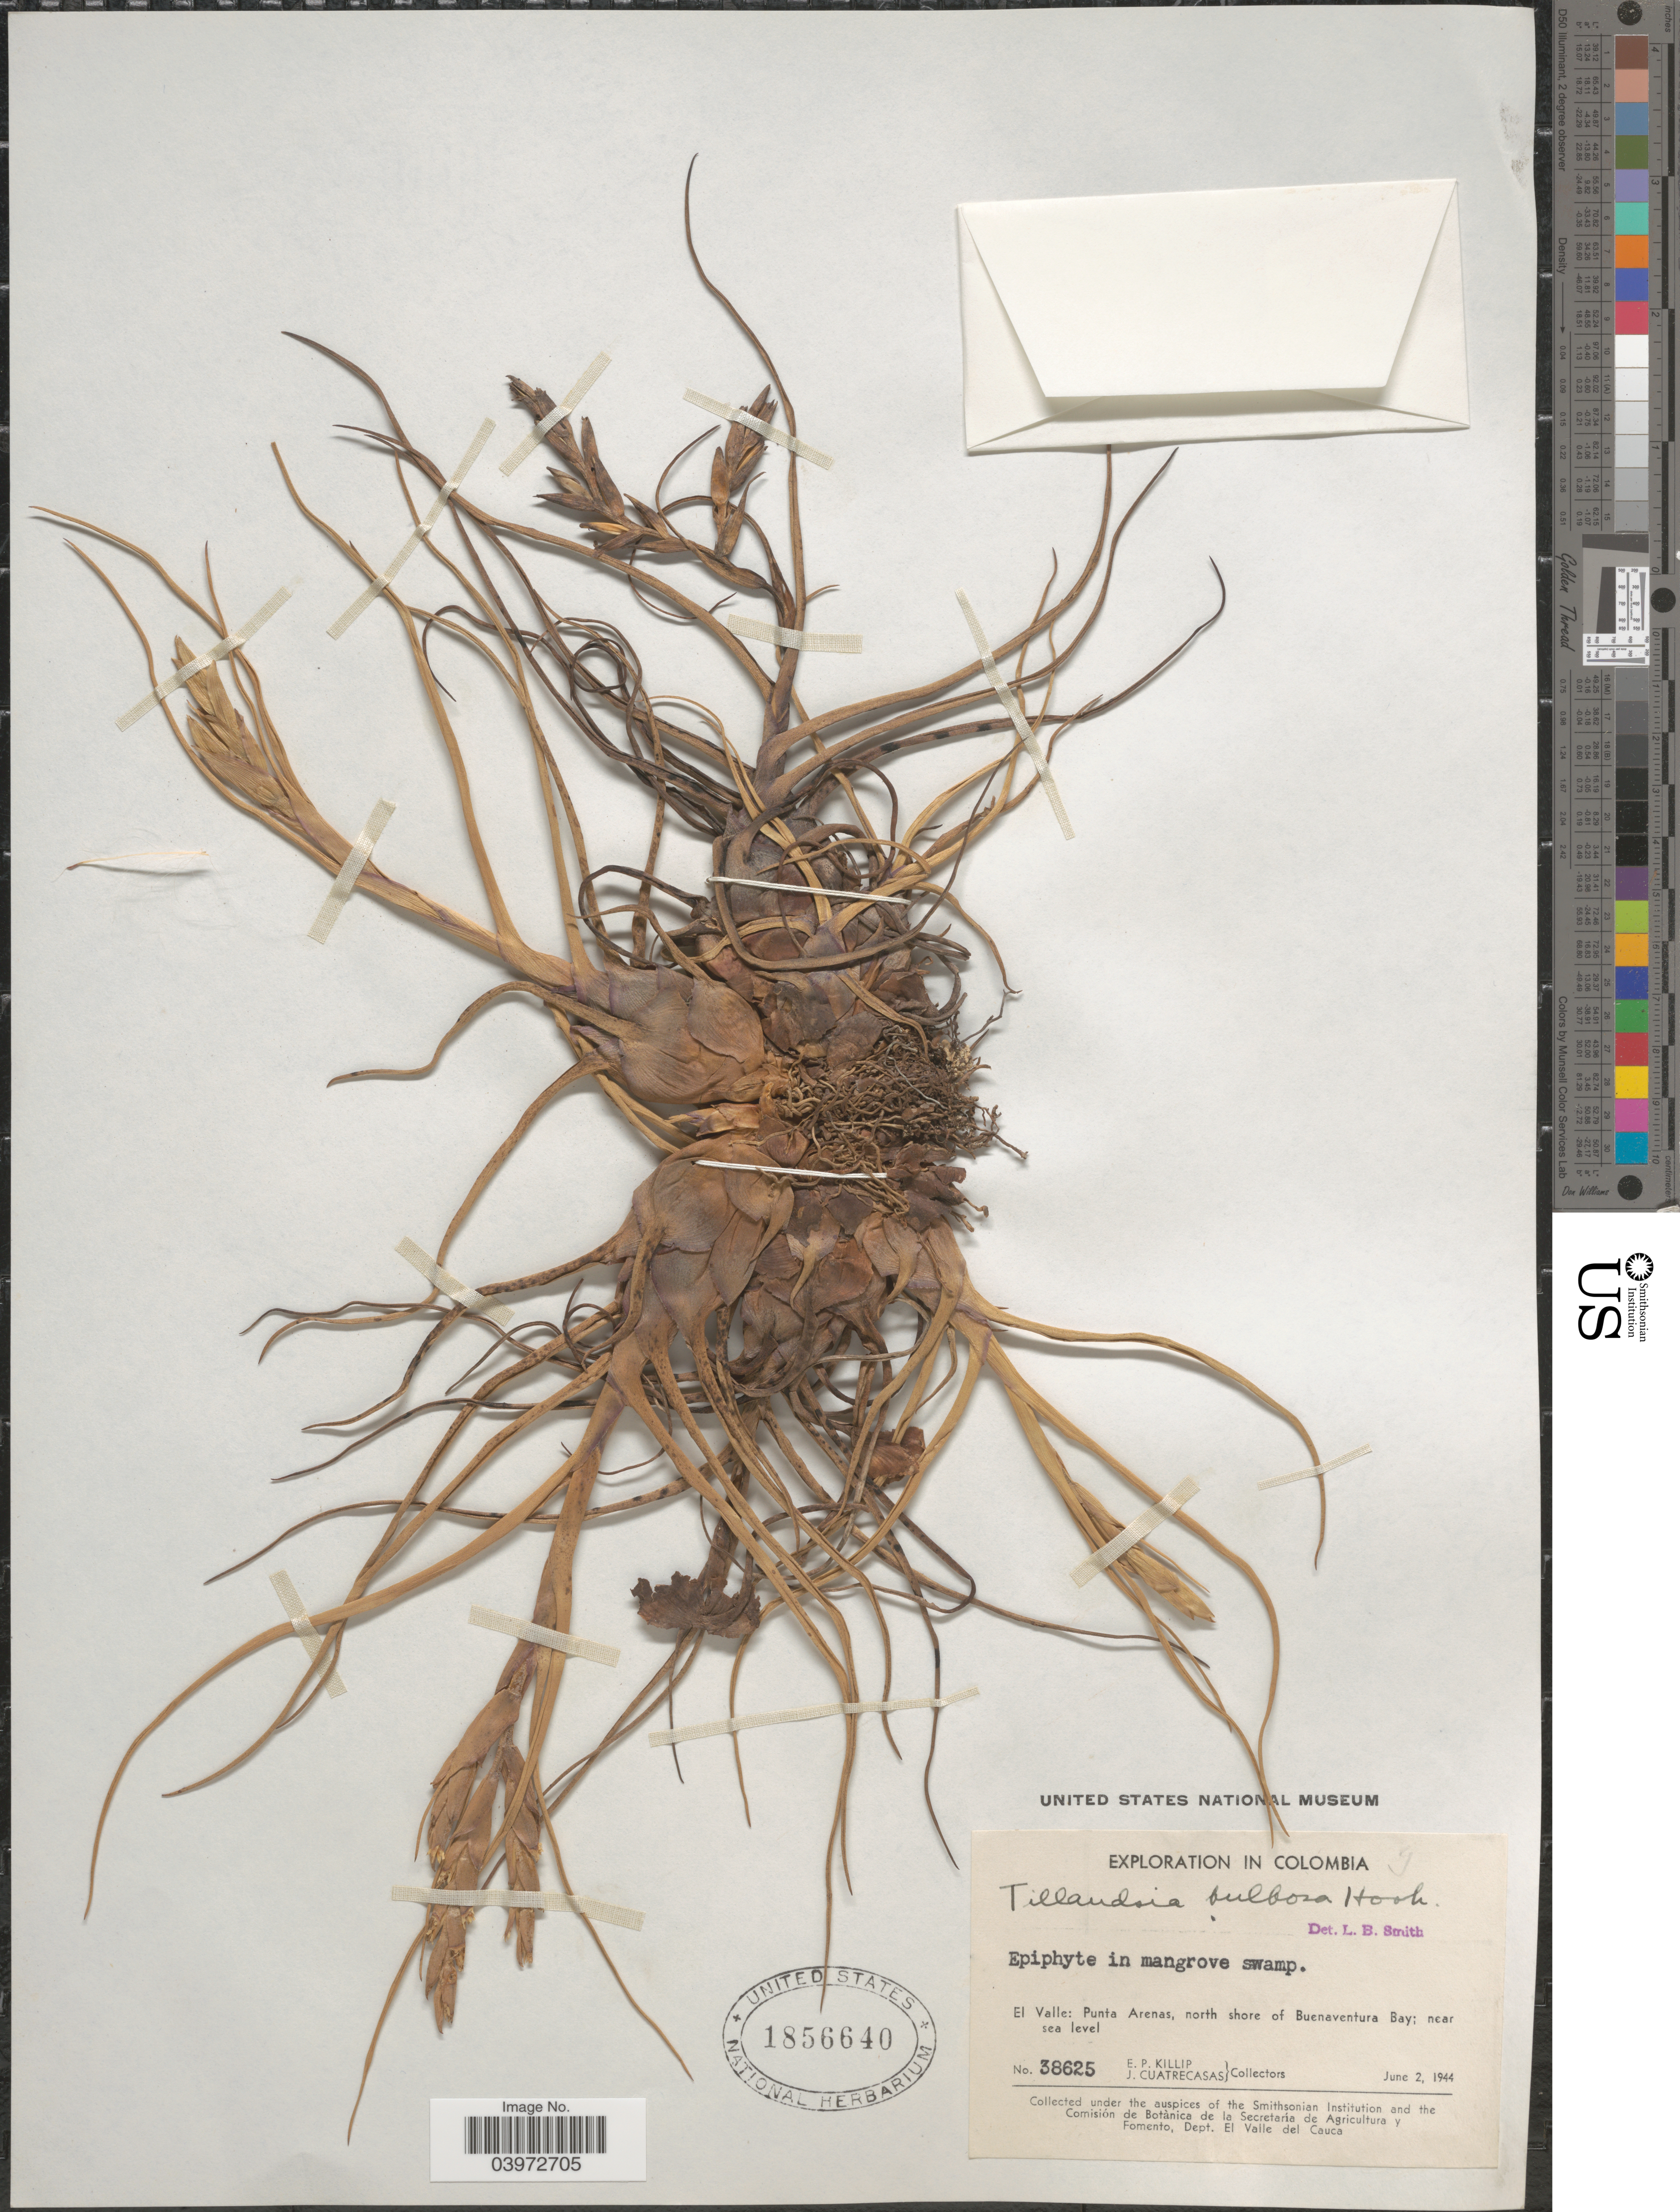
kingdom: Plantae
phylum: Tracheophyta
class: Liliopsida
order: Poales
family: Bromeliaceae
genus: Tillandsia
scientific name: Tillandsia bulbosa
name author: Hook.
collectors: E. P. Killip & J. Cuatrecasas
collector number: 38625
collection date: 1944-06-02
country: Colombia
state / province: Valle del Cauca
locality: El Valle: Punta Arenas, north shore of Buenaventura Bay.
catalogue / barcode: US 1856640